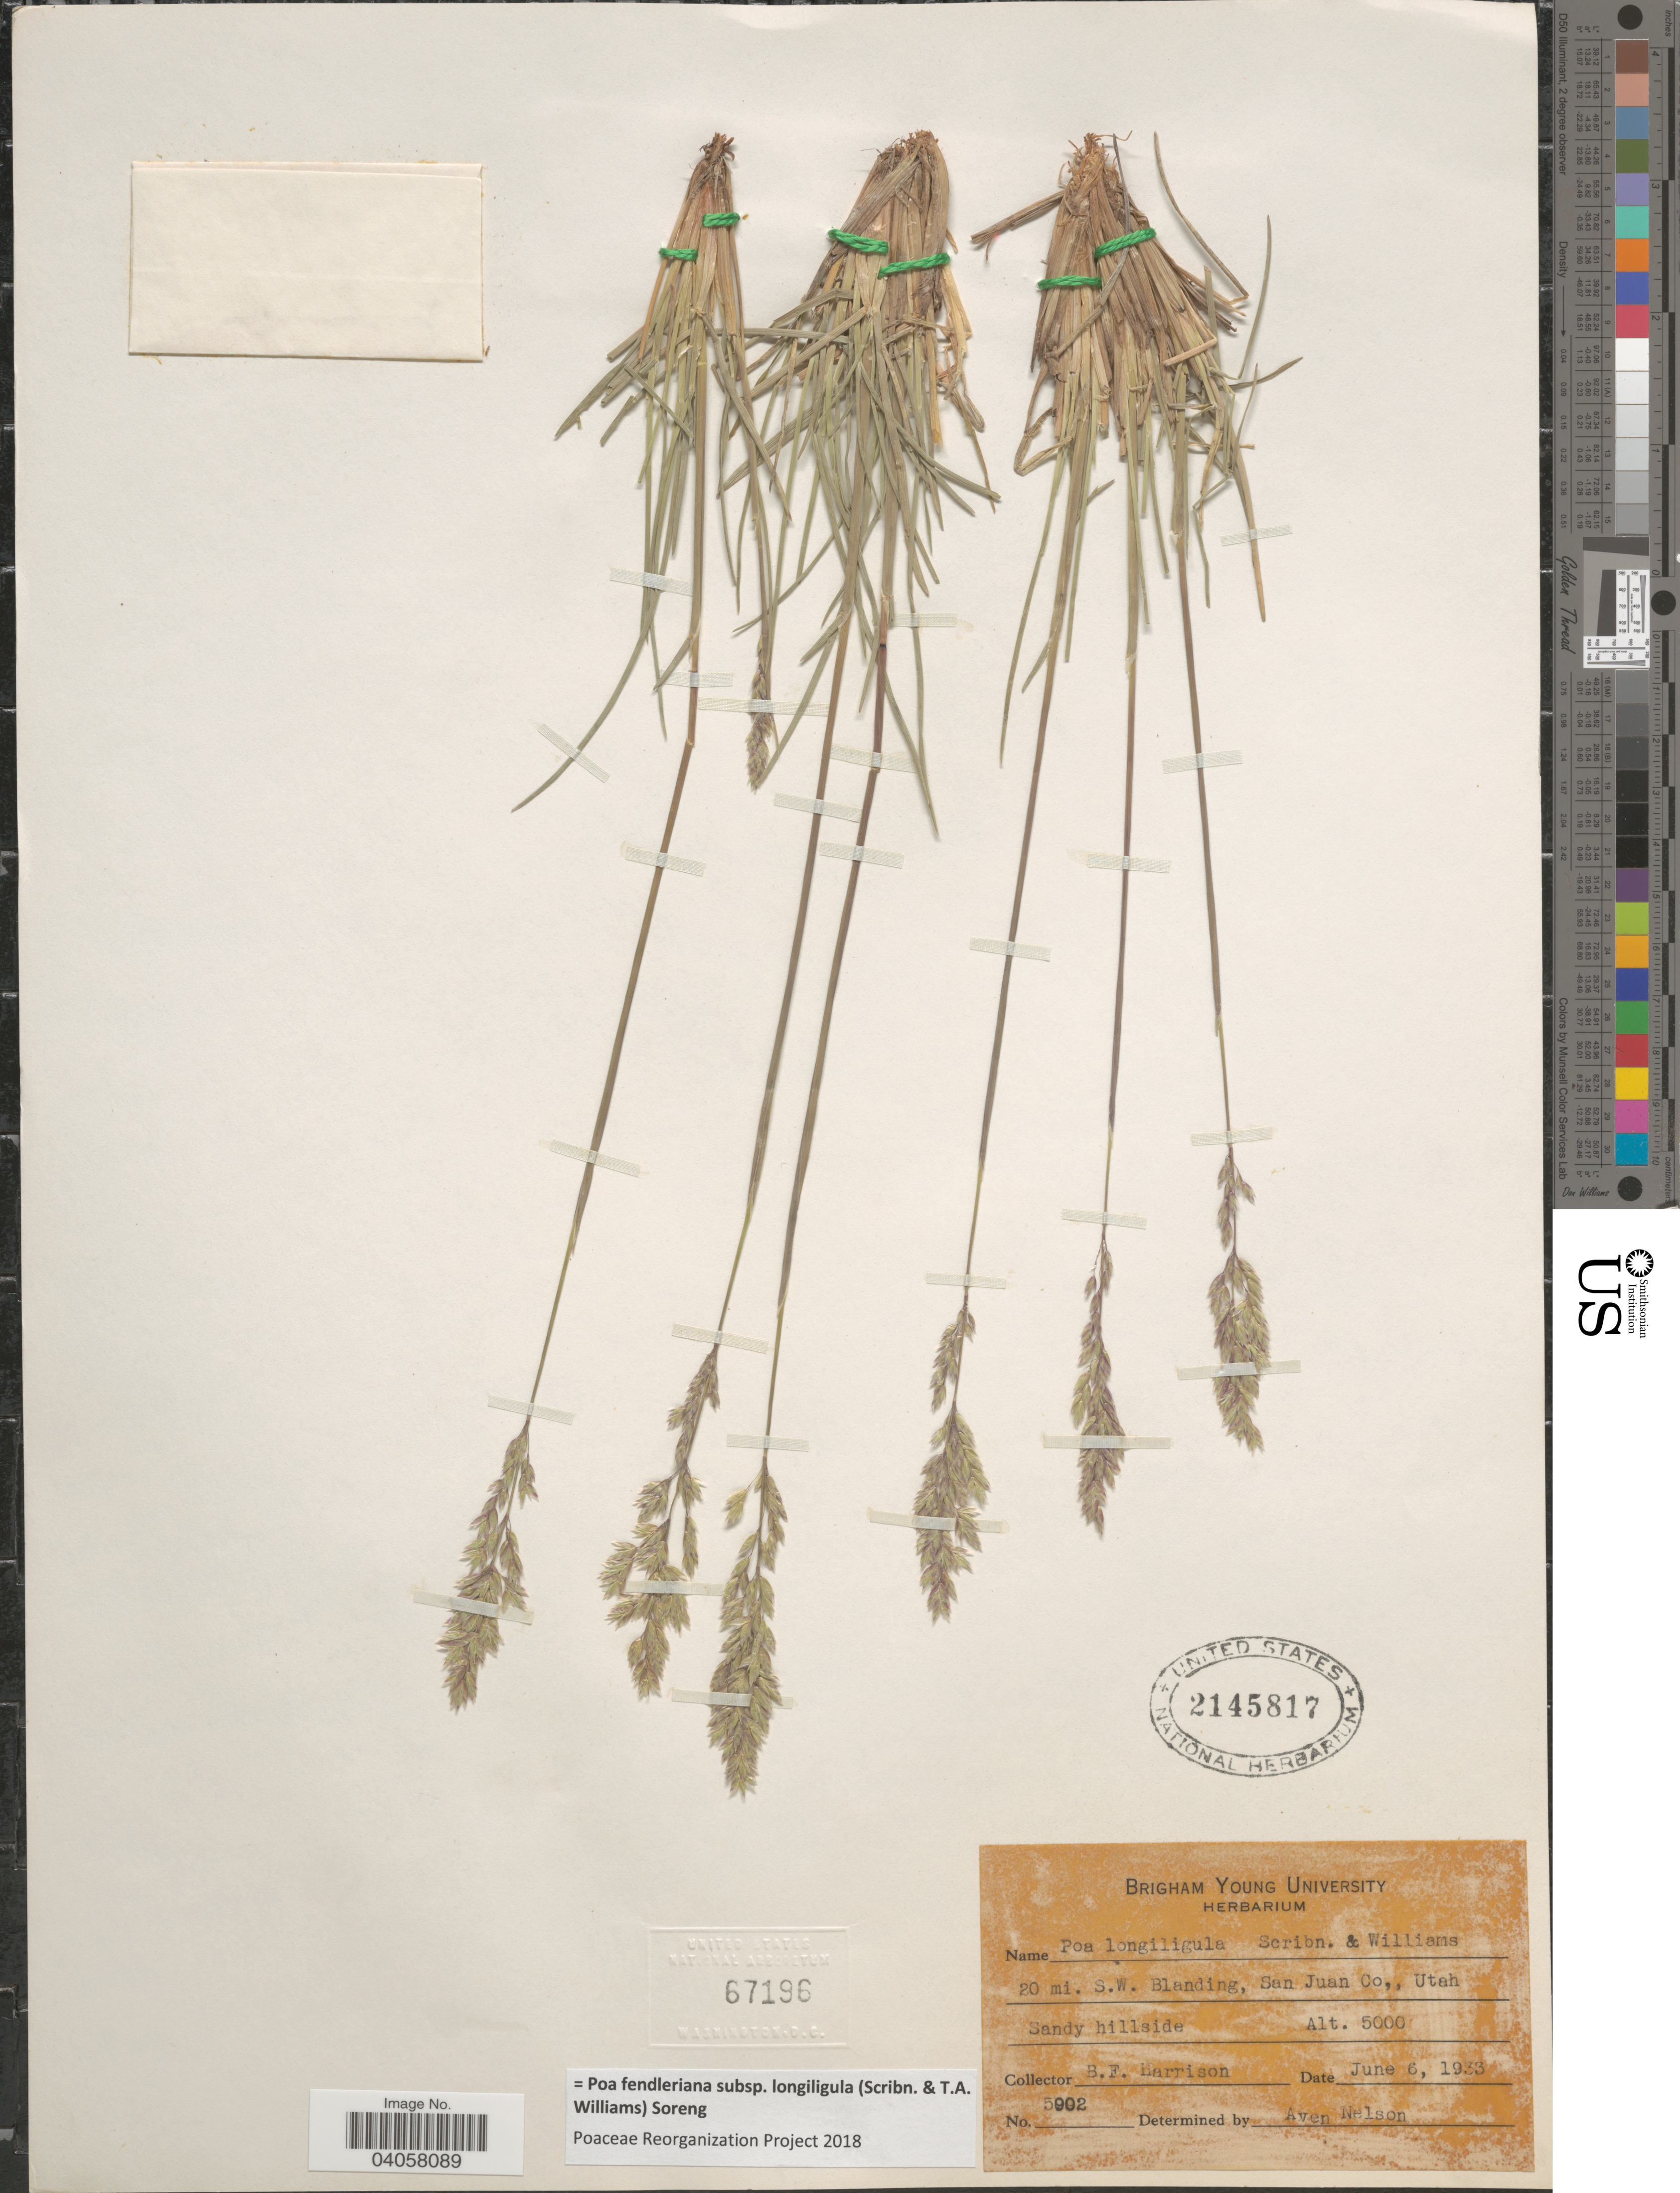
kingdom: Plantae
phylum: Tracheophyta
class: Liliopsida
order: Poales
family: Poaceae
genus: Poa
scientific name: Poa fendleriana subsp. longiligula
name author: (Scribn. & T.A. Williams) Soreng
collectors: B. F. Harrison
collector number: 5002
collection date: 1933-06-06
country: United States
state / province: Utah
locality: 20 mi. S.W. Blanding, San Juan Co. Sandy hillside.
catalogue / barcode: US 2145817